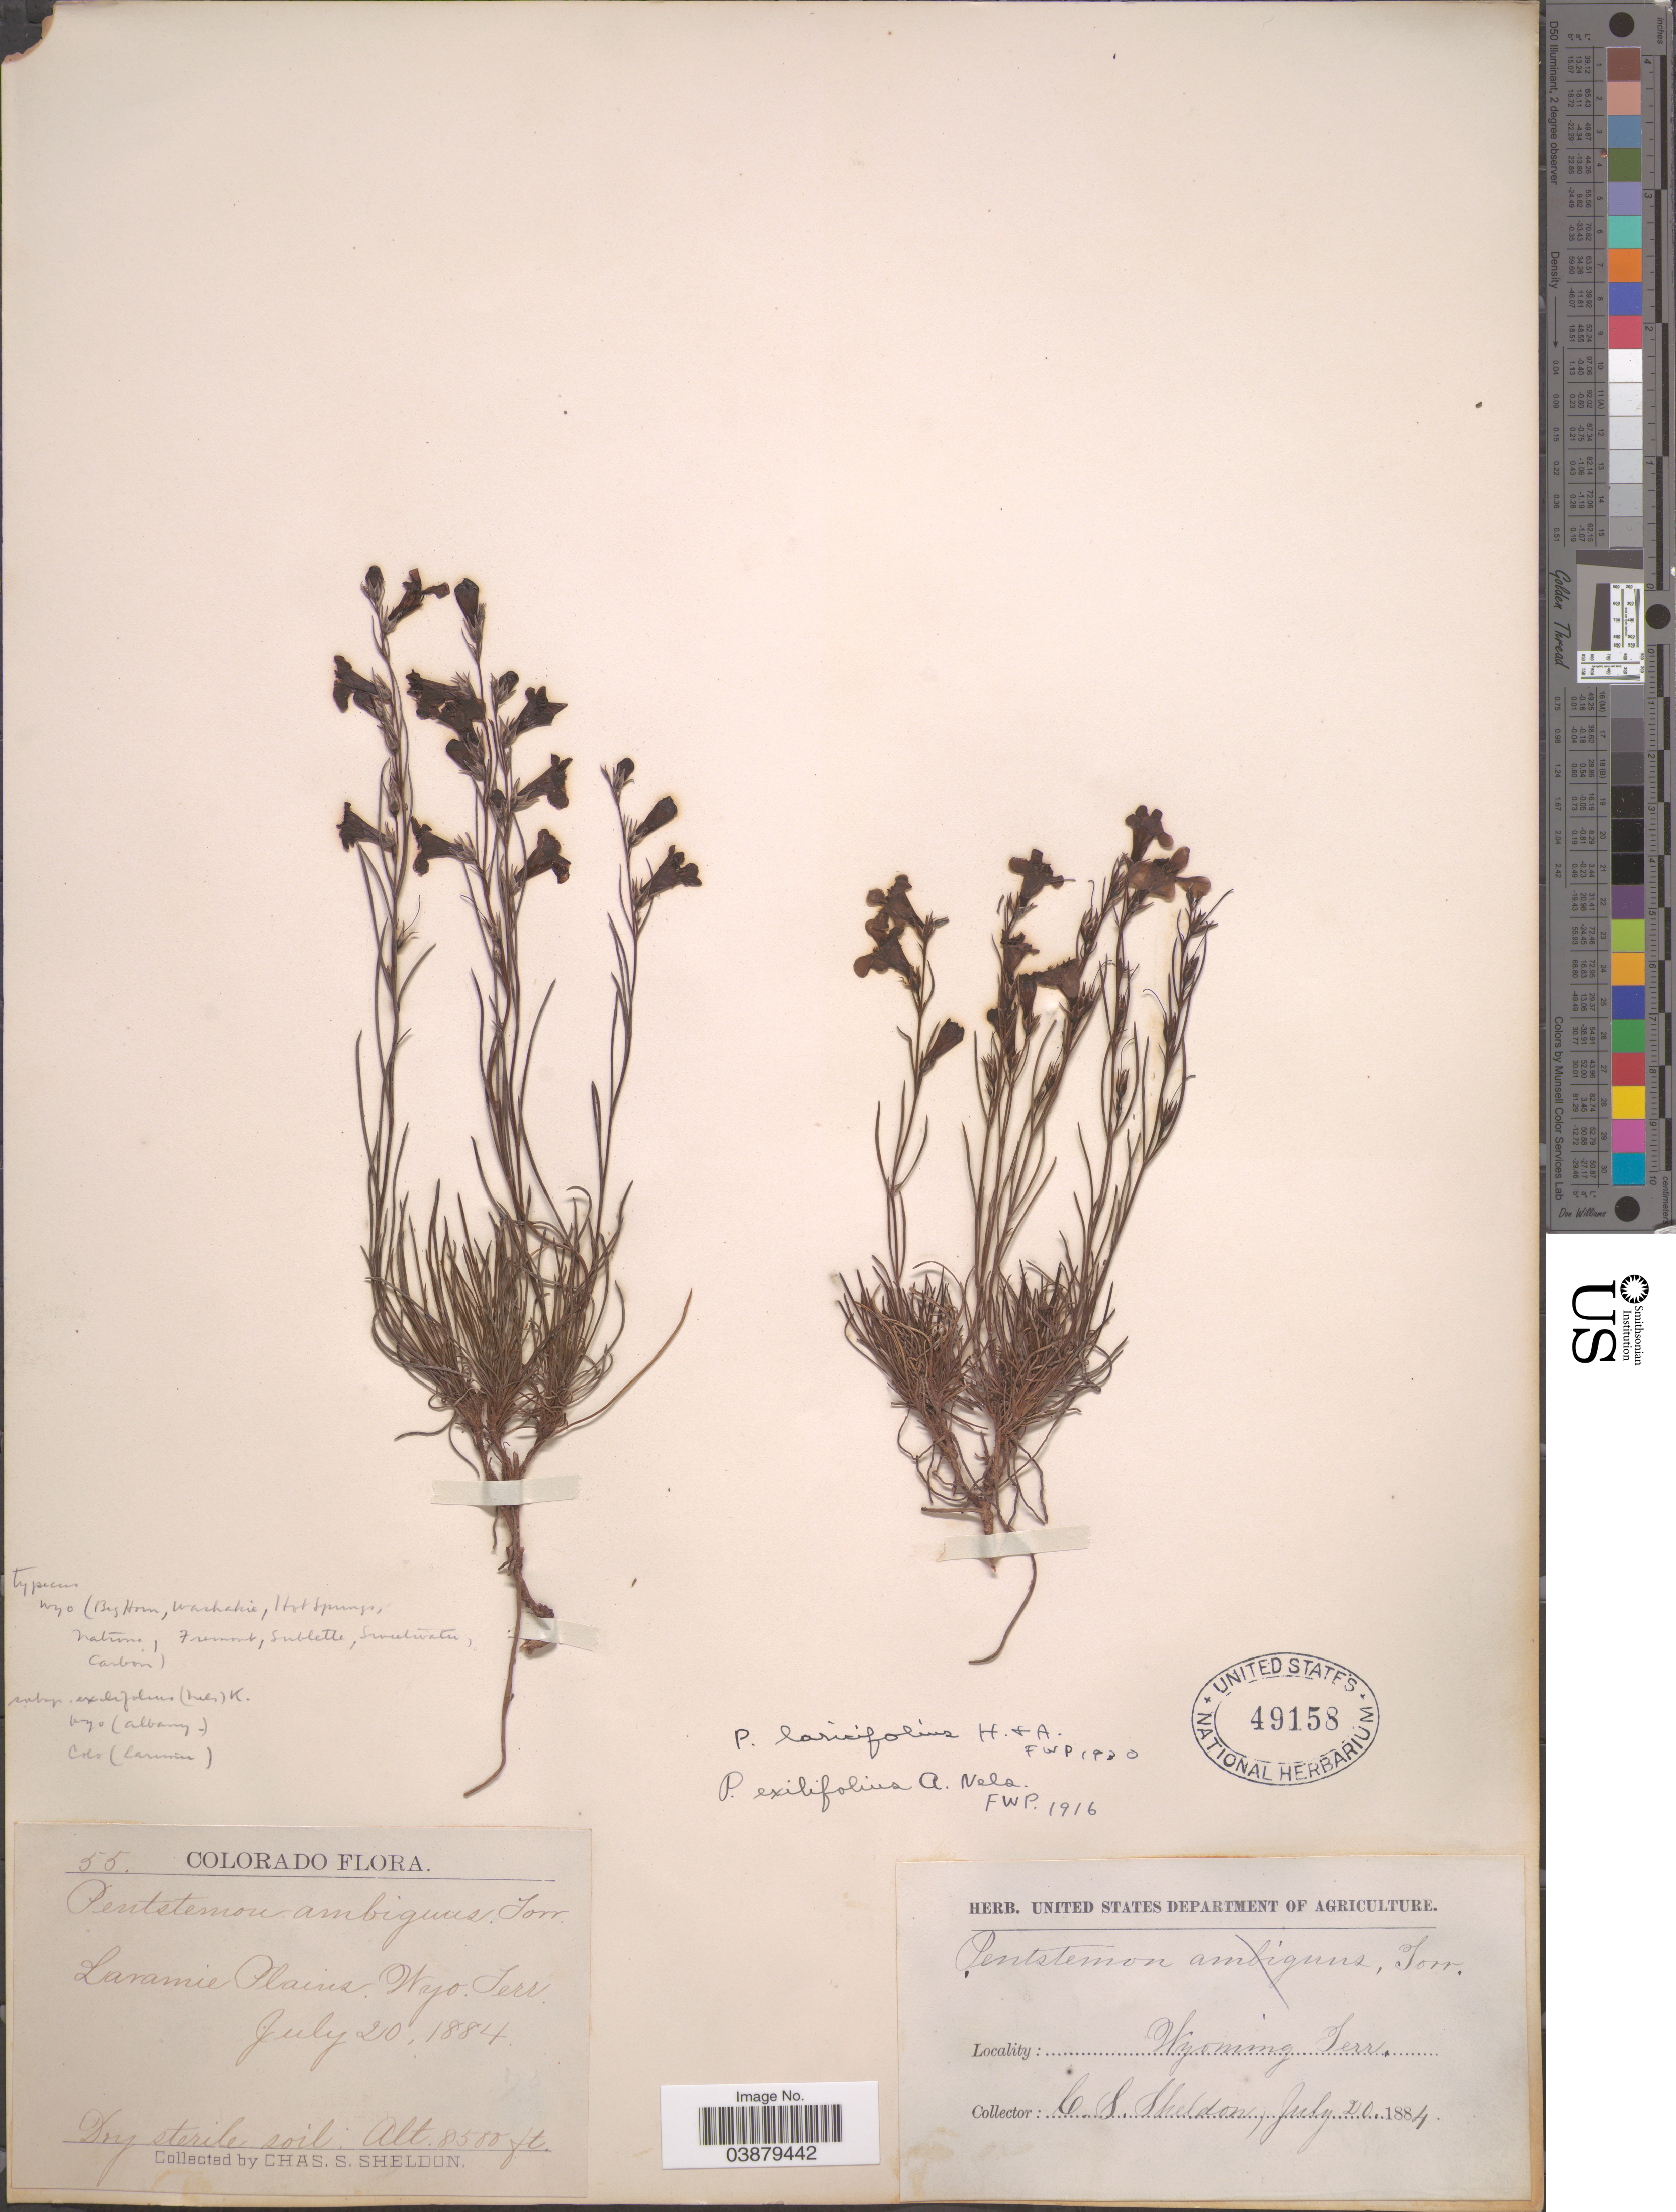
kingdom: Plantae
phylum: Tracheophyta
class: Magnoliopsida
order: Lamiales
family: Plantaginaceae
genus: Penstemon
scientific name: Penstemon sp.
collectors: C. S. Sheldon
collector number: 55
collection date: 1884-07-20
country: United States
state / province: Wyoming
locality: Laramie Plains, Wyoming Terr.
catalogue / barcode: US 49158